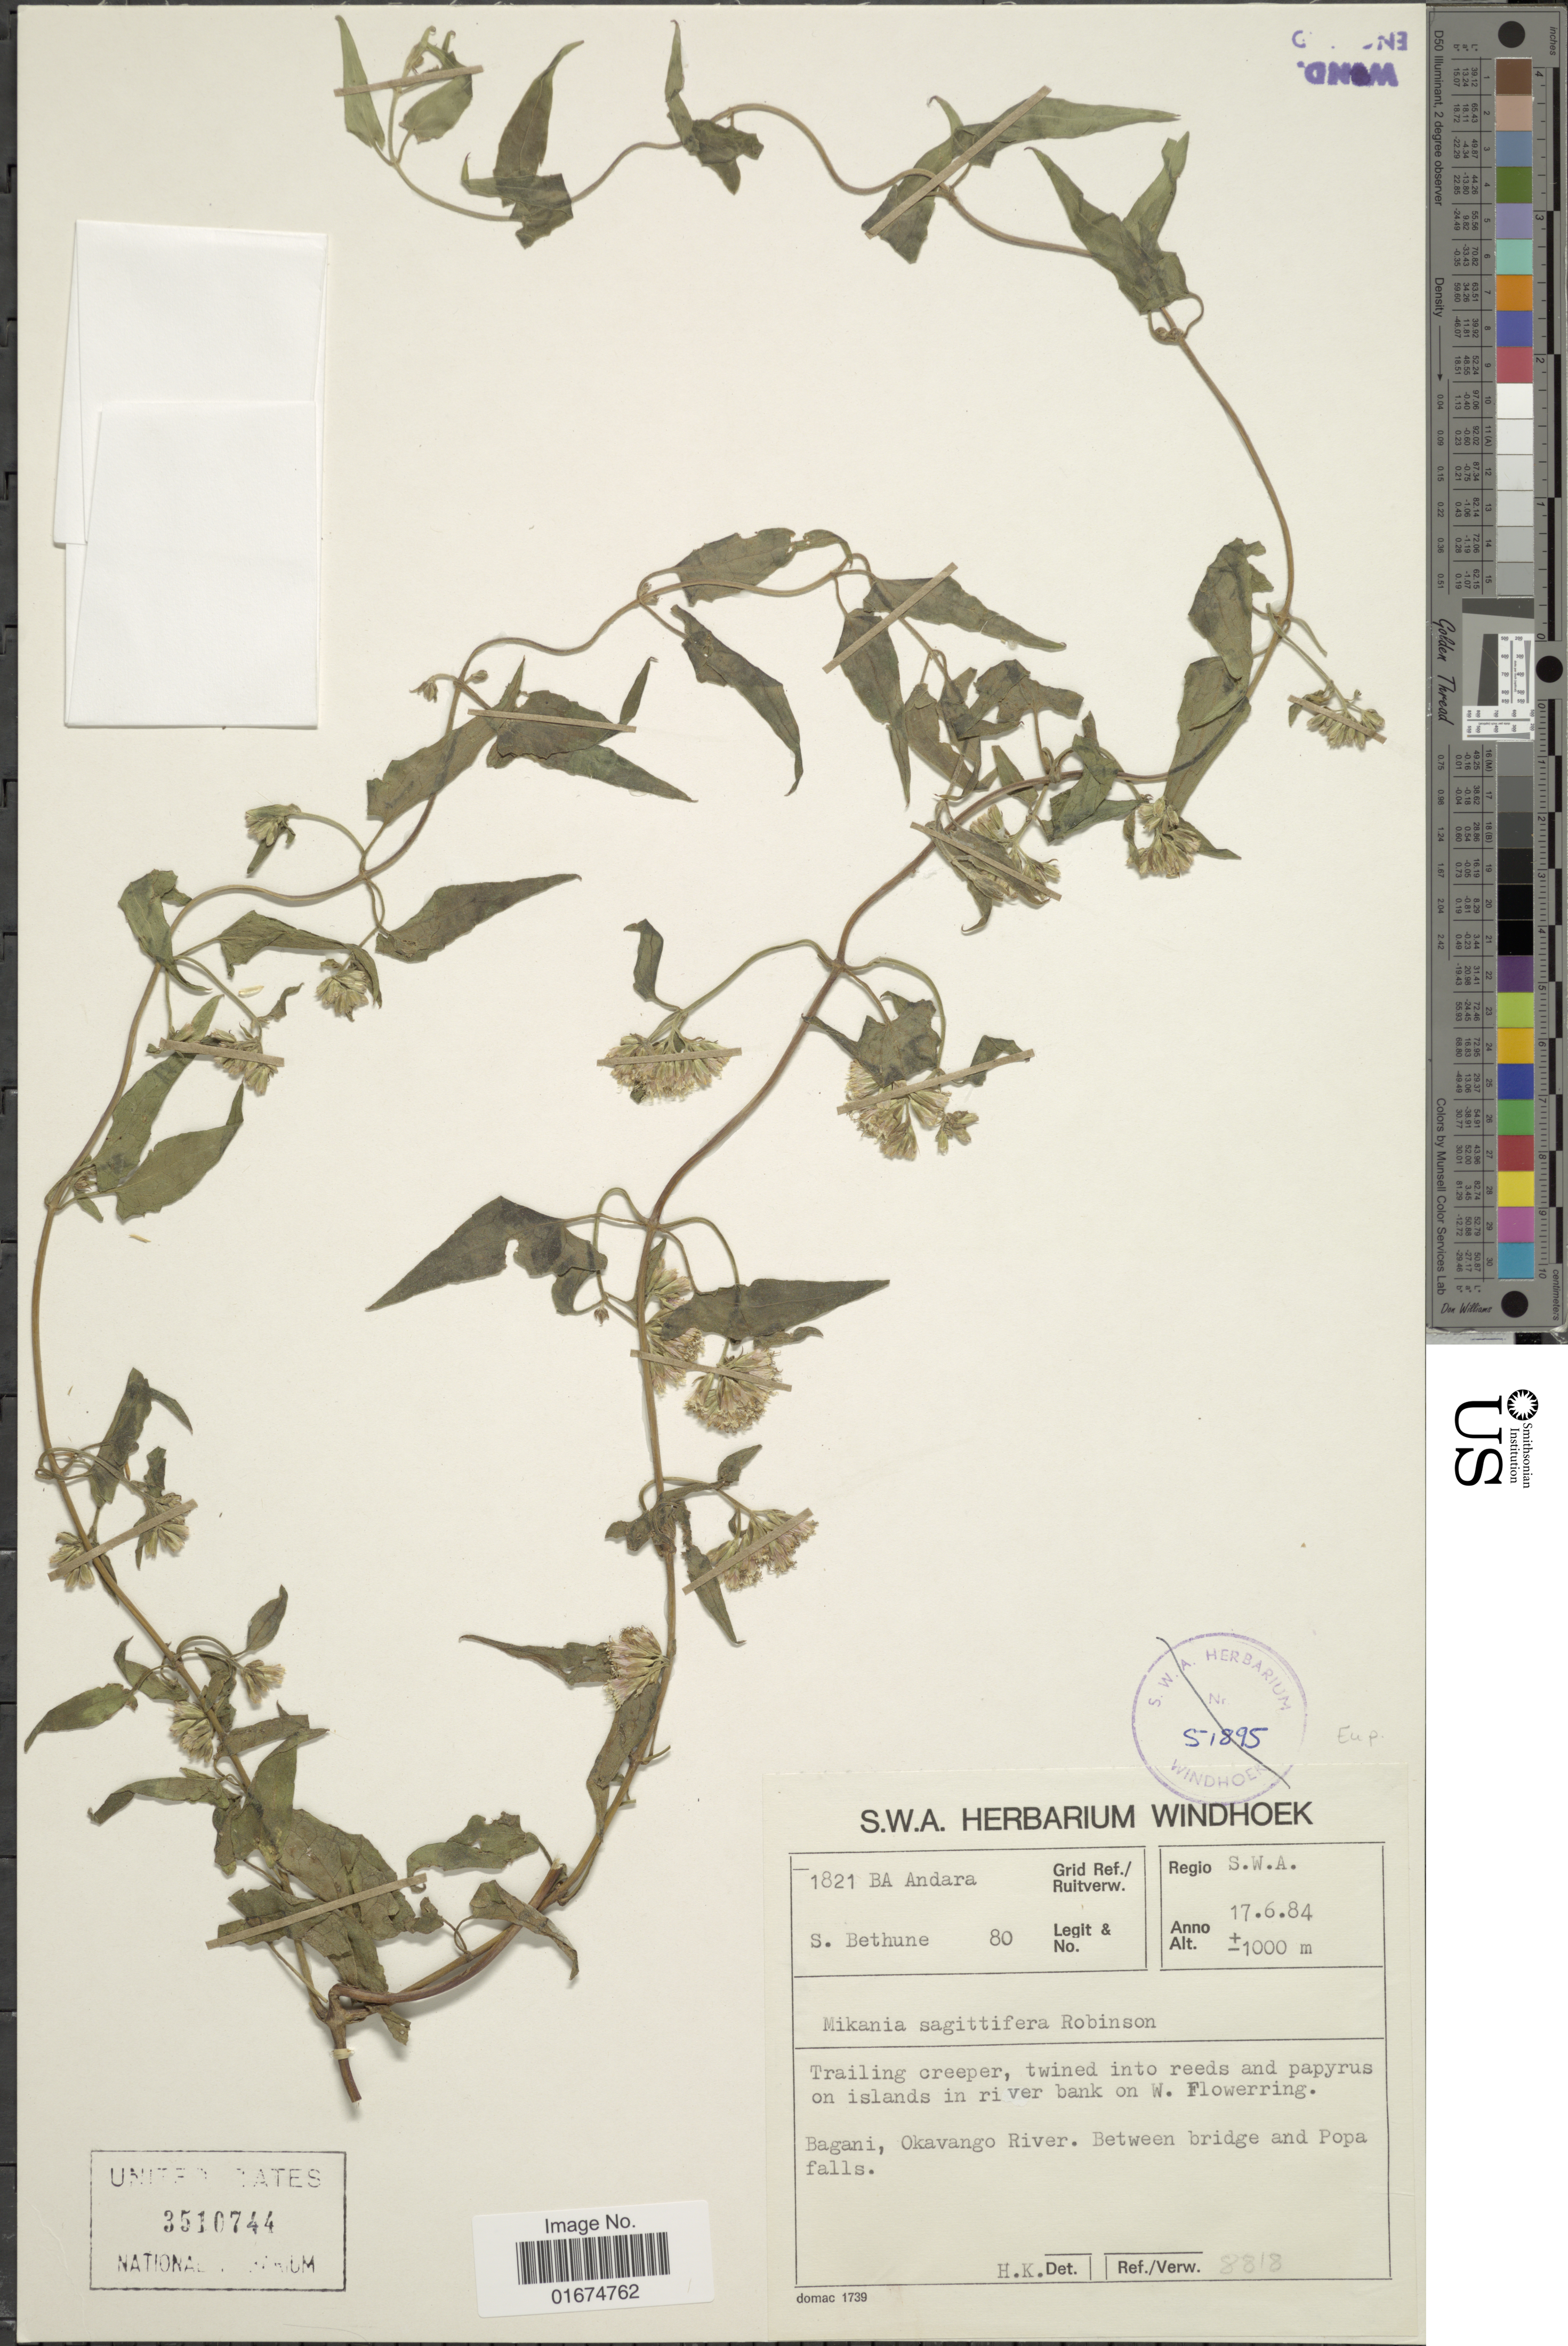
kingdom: Plantae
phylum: Tracheophyta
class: Magnoliopsida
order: Asterales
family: Asteraceae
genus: Mikania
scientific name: Mikania sagittifera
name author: B.L. Rob.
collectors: S. Bethune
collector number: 80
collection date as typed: Transcribed d/m/y: 17/6/84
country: Namibia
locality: Regio S.W.A., Trailing creeper, twined into reeds and papyrus on islands in river bank on W. Flowerring, Bagani, Okavango River. Between bridge and Popa Falls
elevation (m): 1000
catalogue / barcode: US 3510744